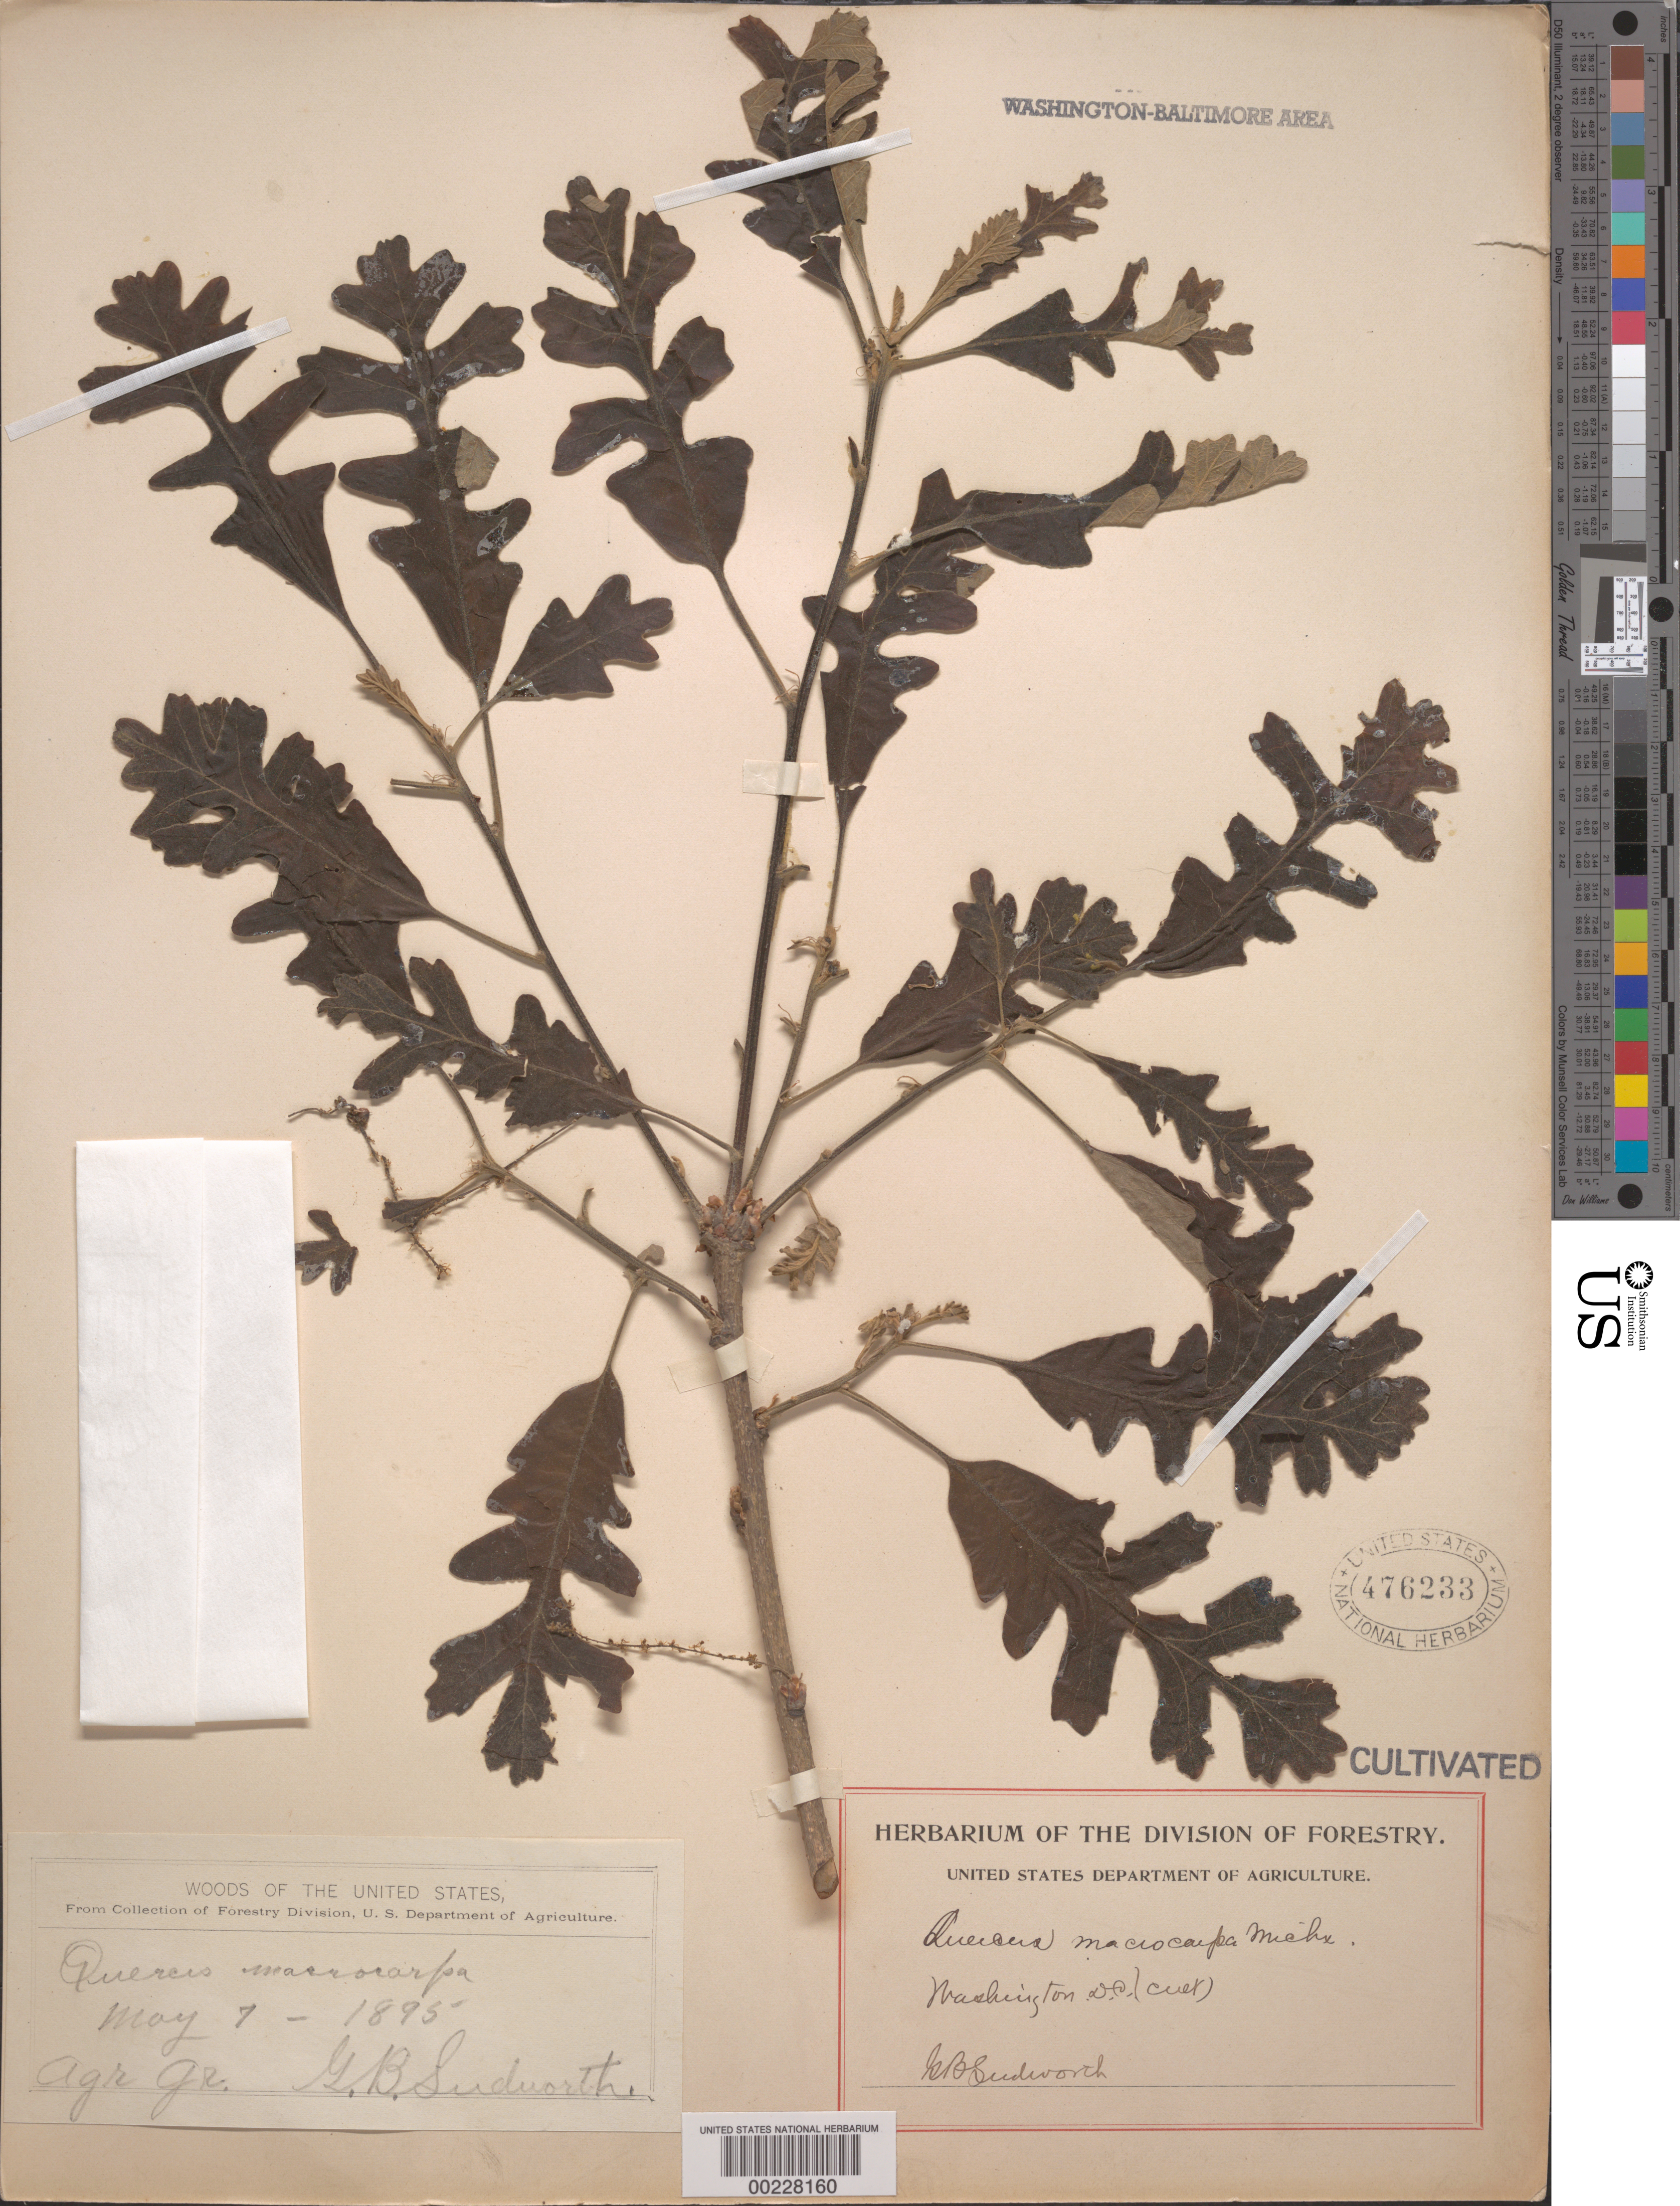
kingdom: Plantae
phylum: Tracheophyta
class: Magnoliopsida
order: Fagales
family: Fagaceae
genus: Quercus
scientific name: Quercus macrocarpa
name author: Michx.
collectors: G. B. Sudworth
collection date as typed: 07 May 1895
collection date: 1895-05-07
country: United States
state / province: District of Columbia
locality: Agricultural grounds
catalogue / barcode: US 476233